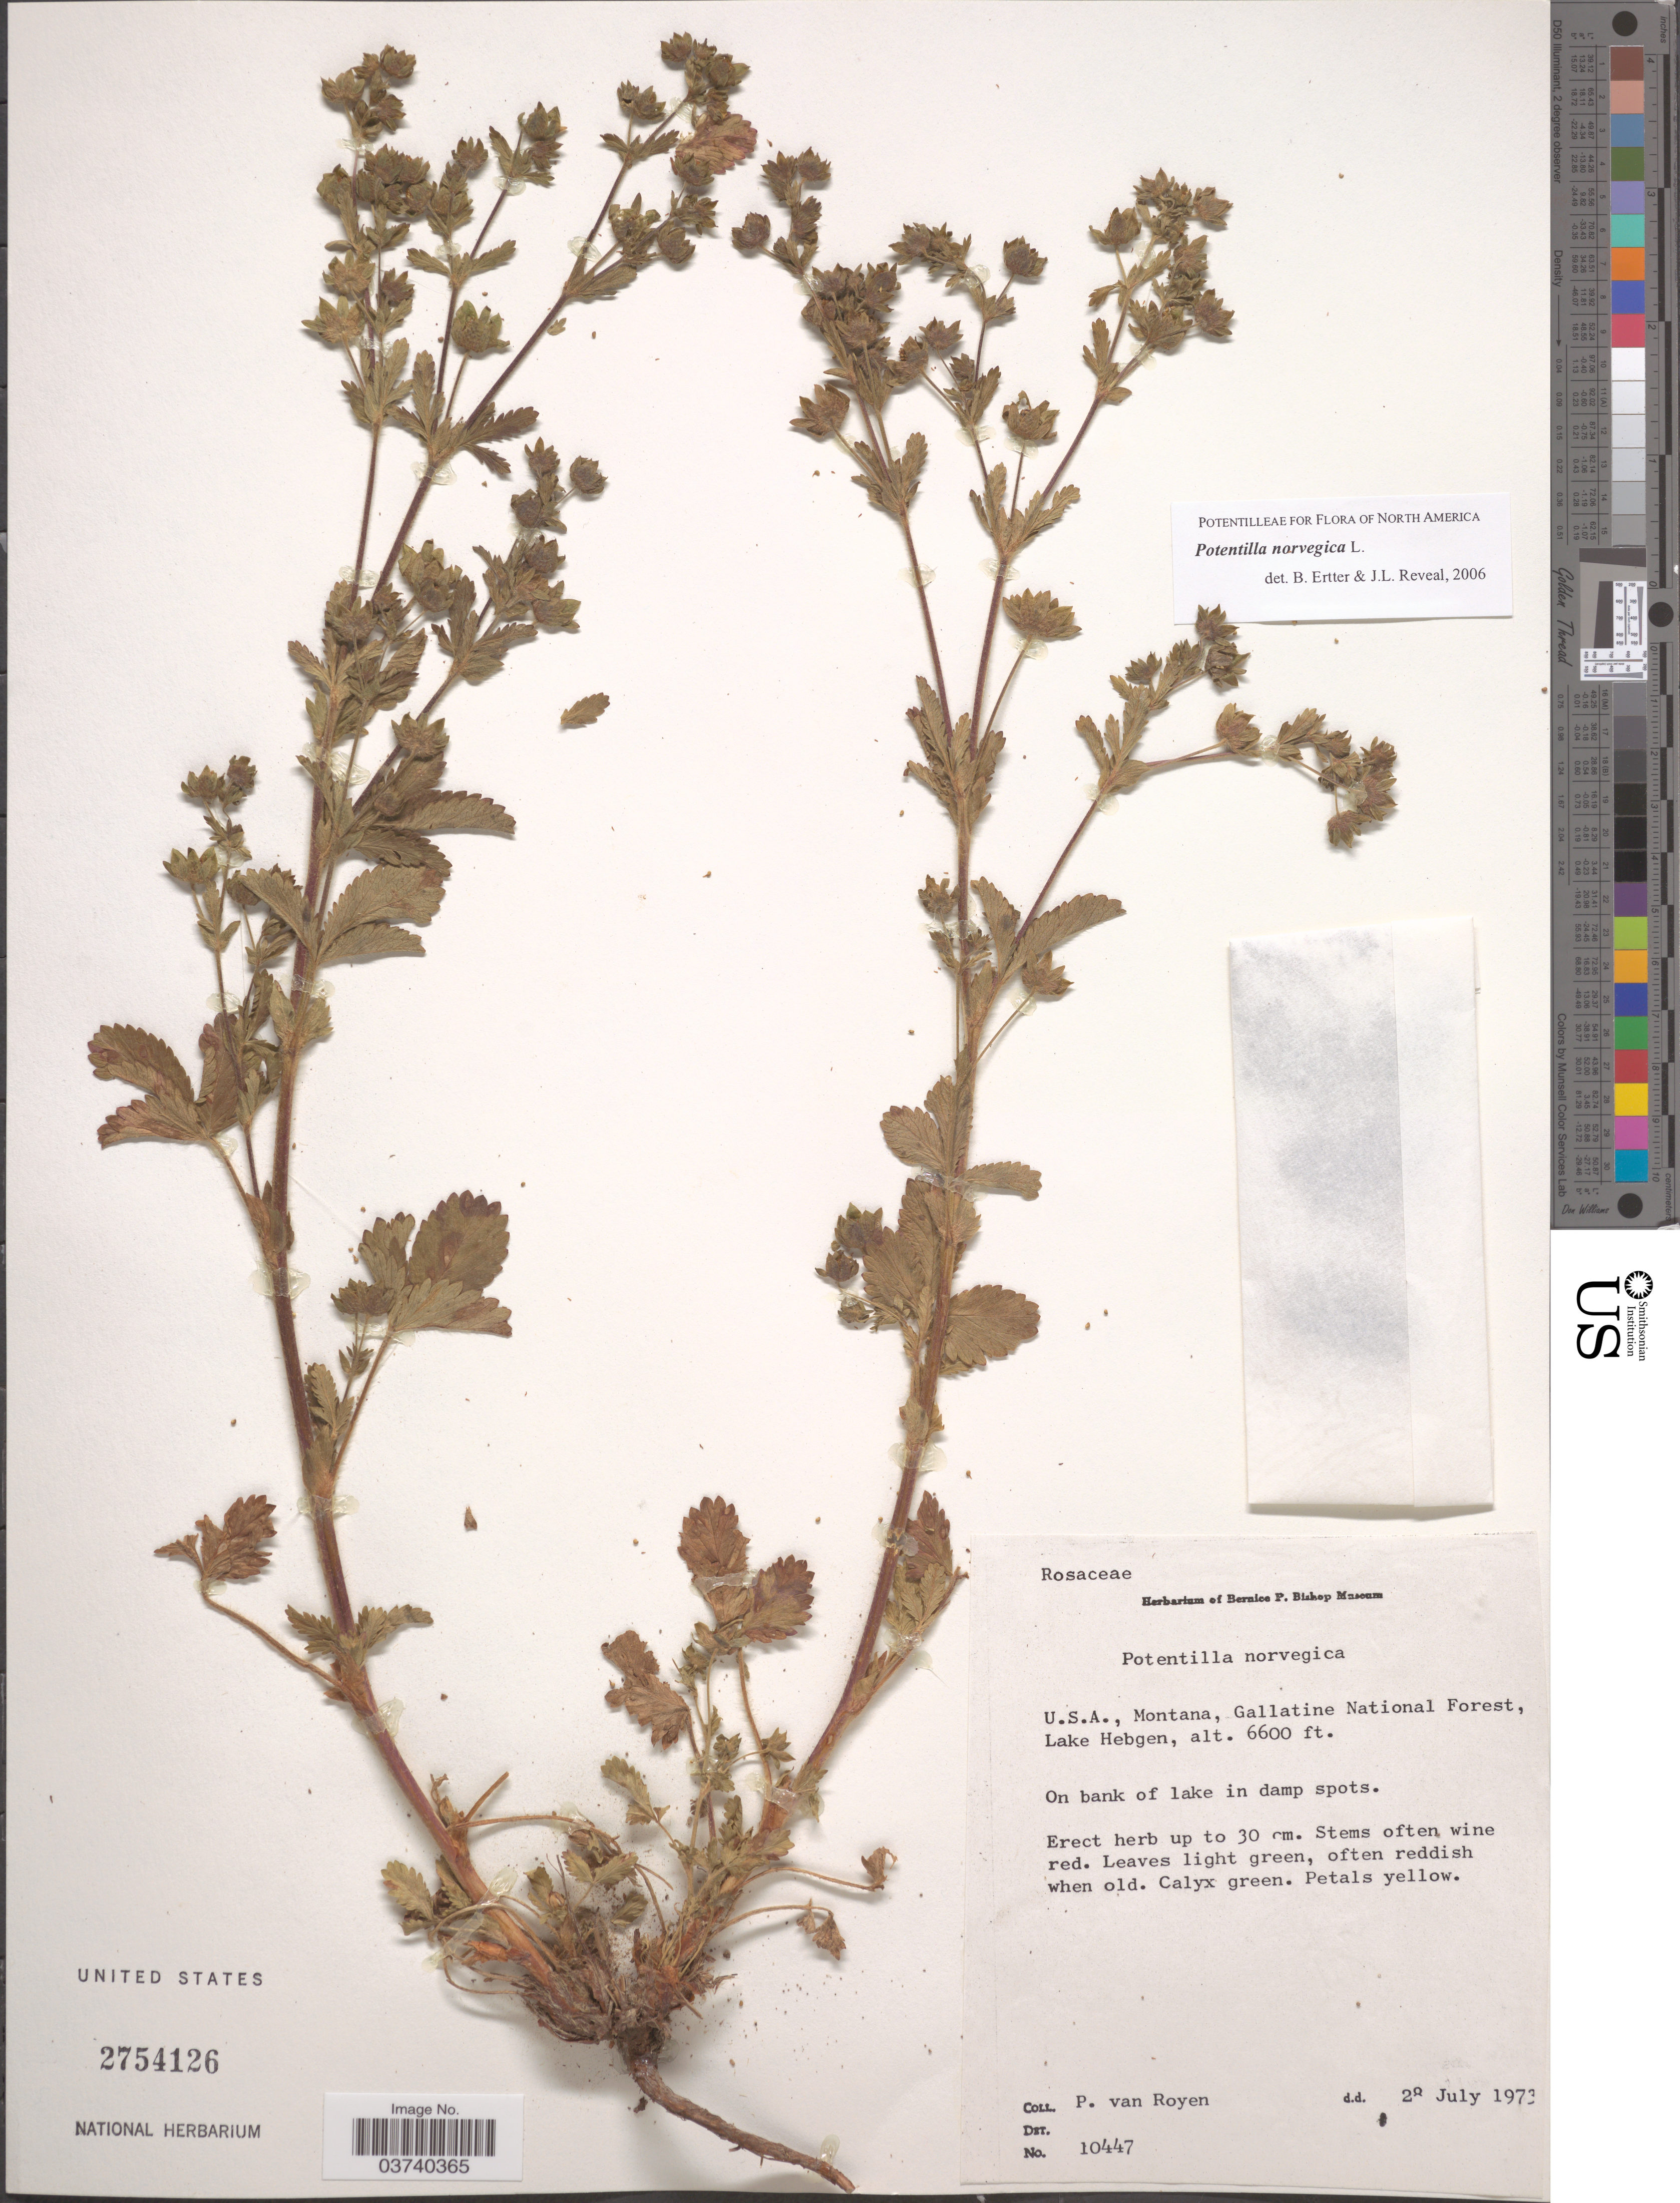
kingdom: Plantae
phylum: Tracheophyta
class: Magnoliopsida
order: Rosales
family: Rosaceae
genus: Potentilla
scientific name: Potentilla norvegica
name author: L.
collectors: P. van Royen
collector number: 10447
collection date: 1973-07-28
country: United States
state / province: Montana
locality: Gallatine National Forest, Lake Hebgen.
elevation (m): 2012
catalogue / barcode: US 2754126